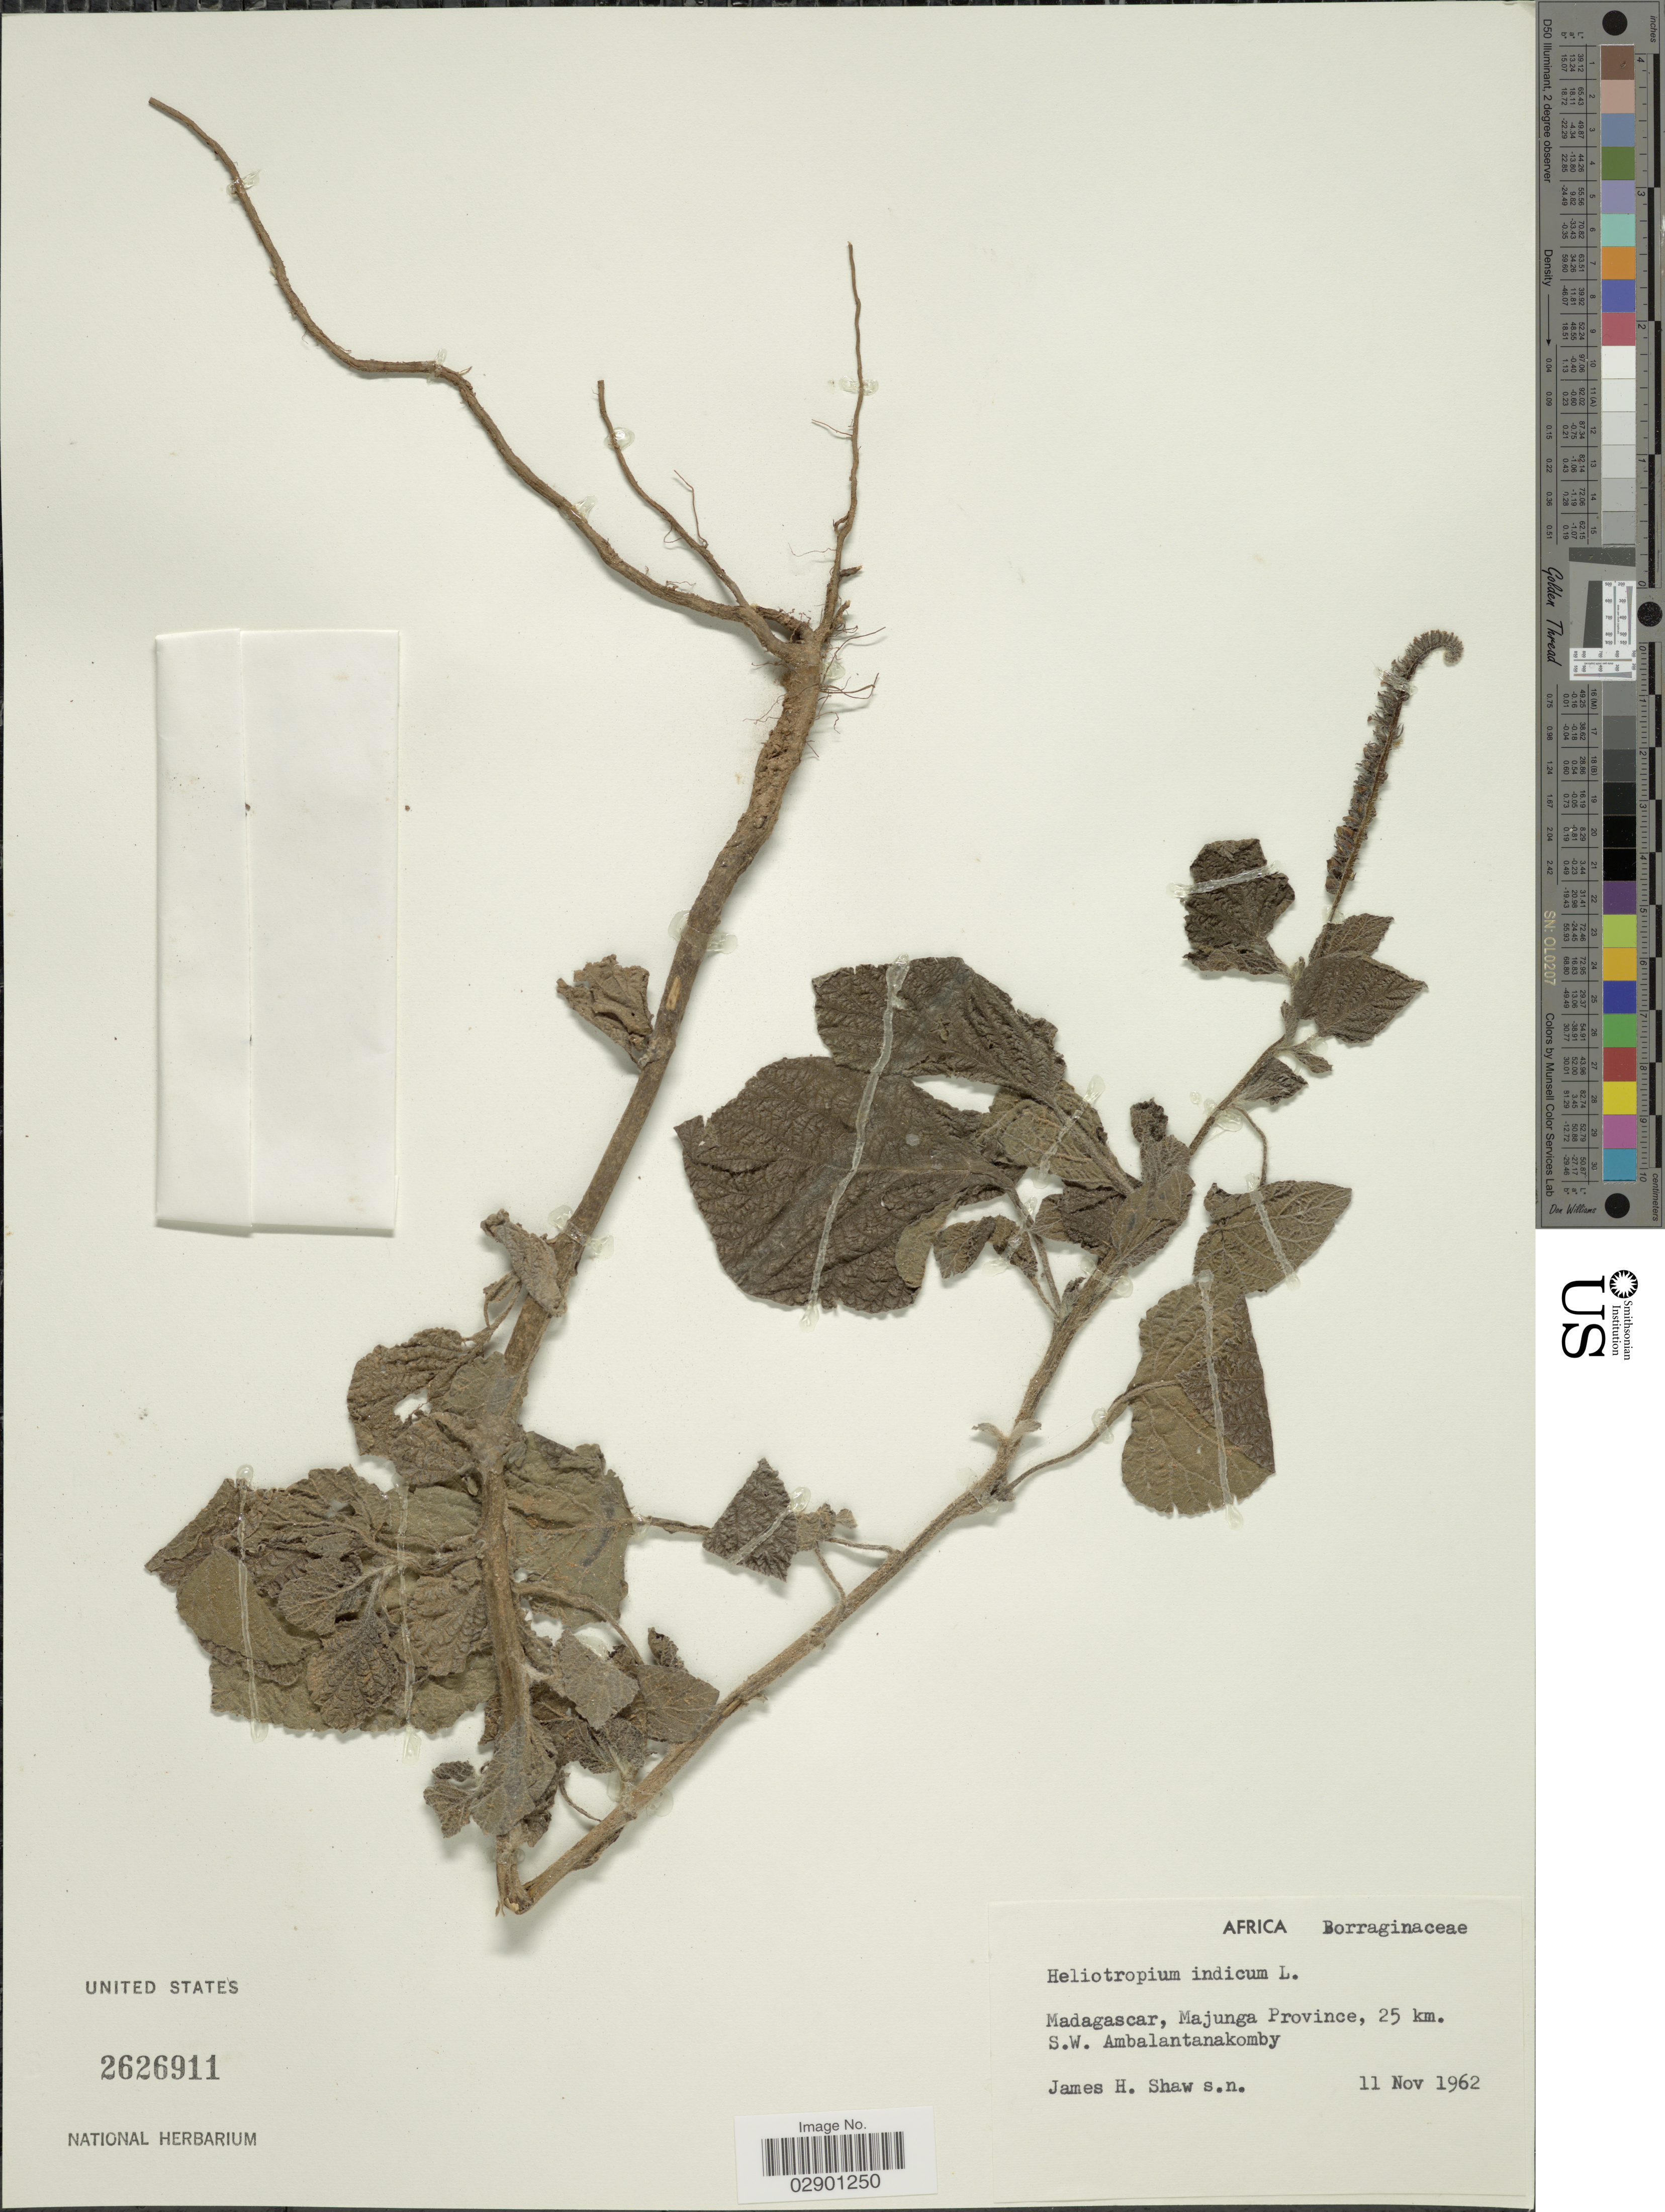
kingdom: Plantae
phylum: Tracheophyta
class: Magnoliopsida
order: Boraginales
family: Heliotropiaceae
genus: Heliotropium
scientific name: Heliotropium indicum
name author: L.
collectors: J. H. Shaw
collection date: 1962-11-11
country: Madagascar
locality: Majunga Province, 25 km. S.W. Ambalantanakomby.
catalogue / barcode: US 2626911